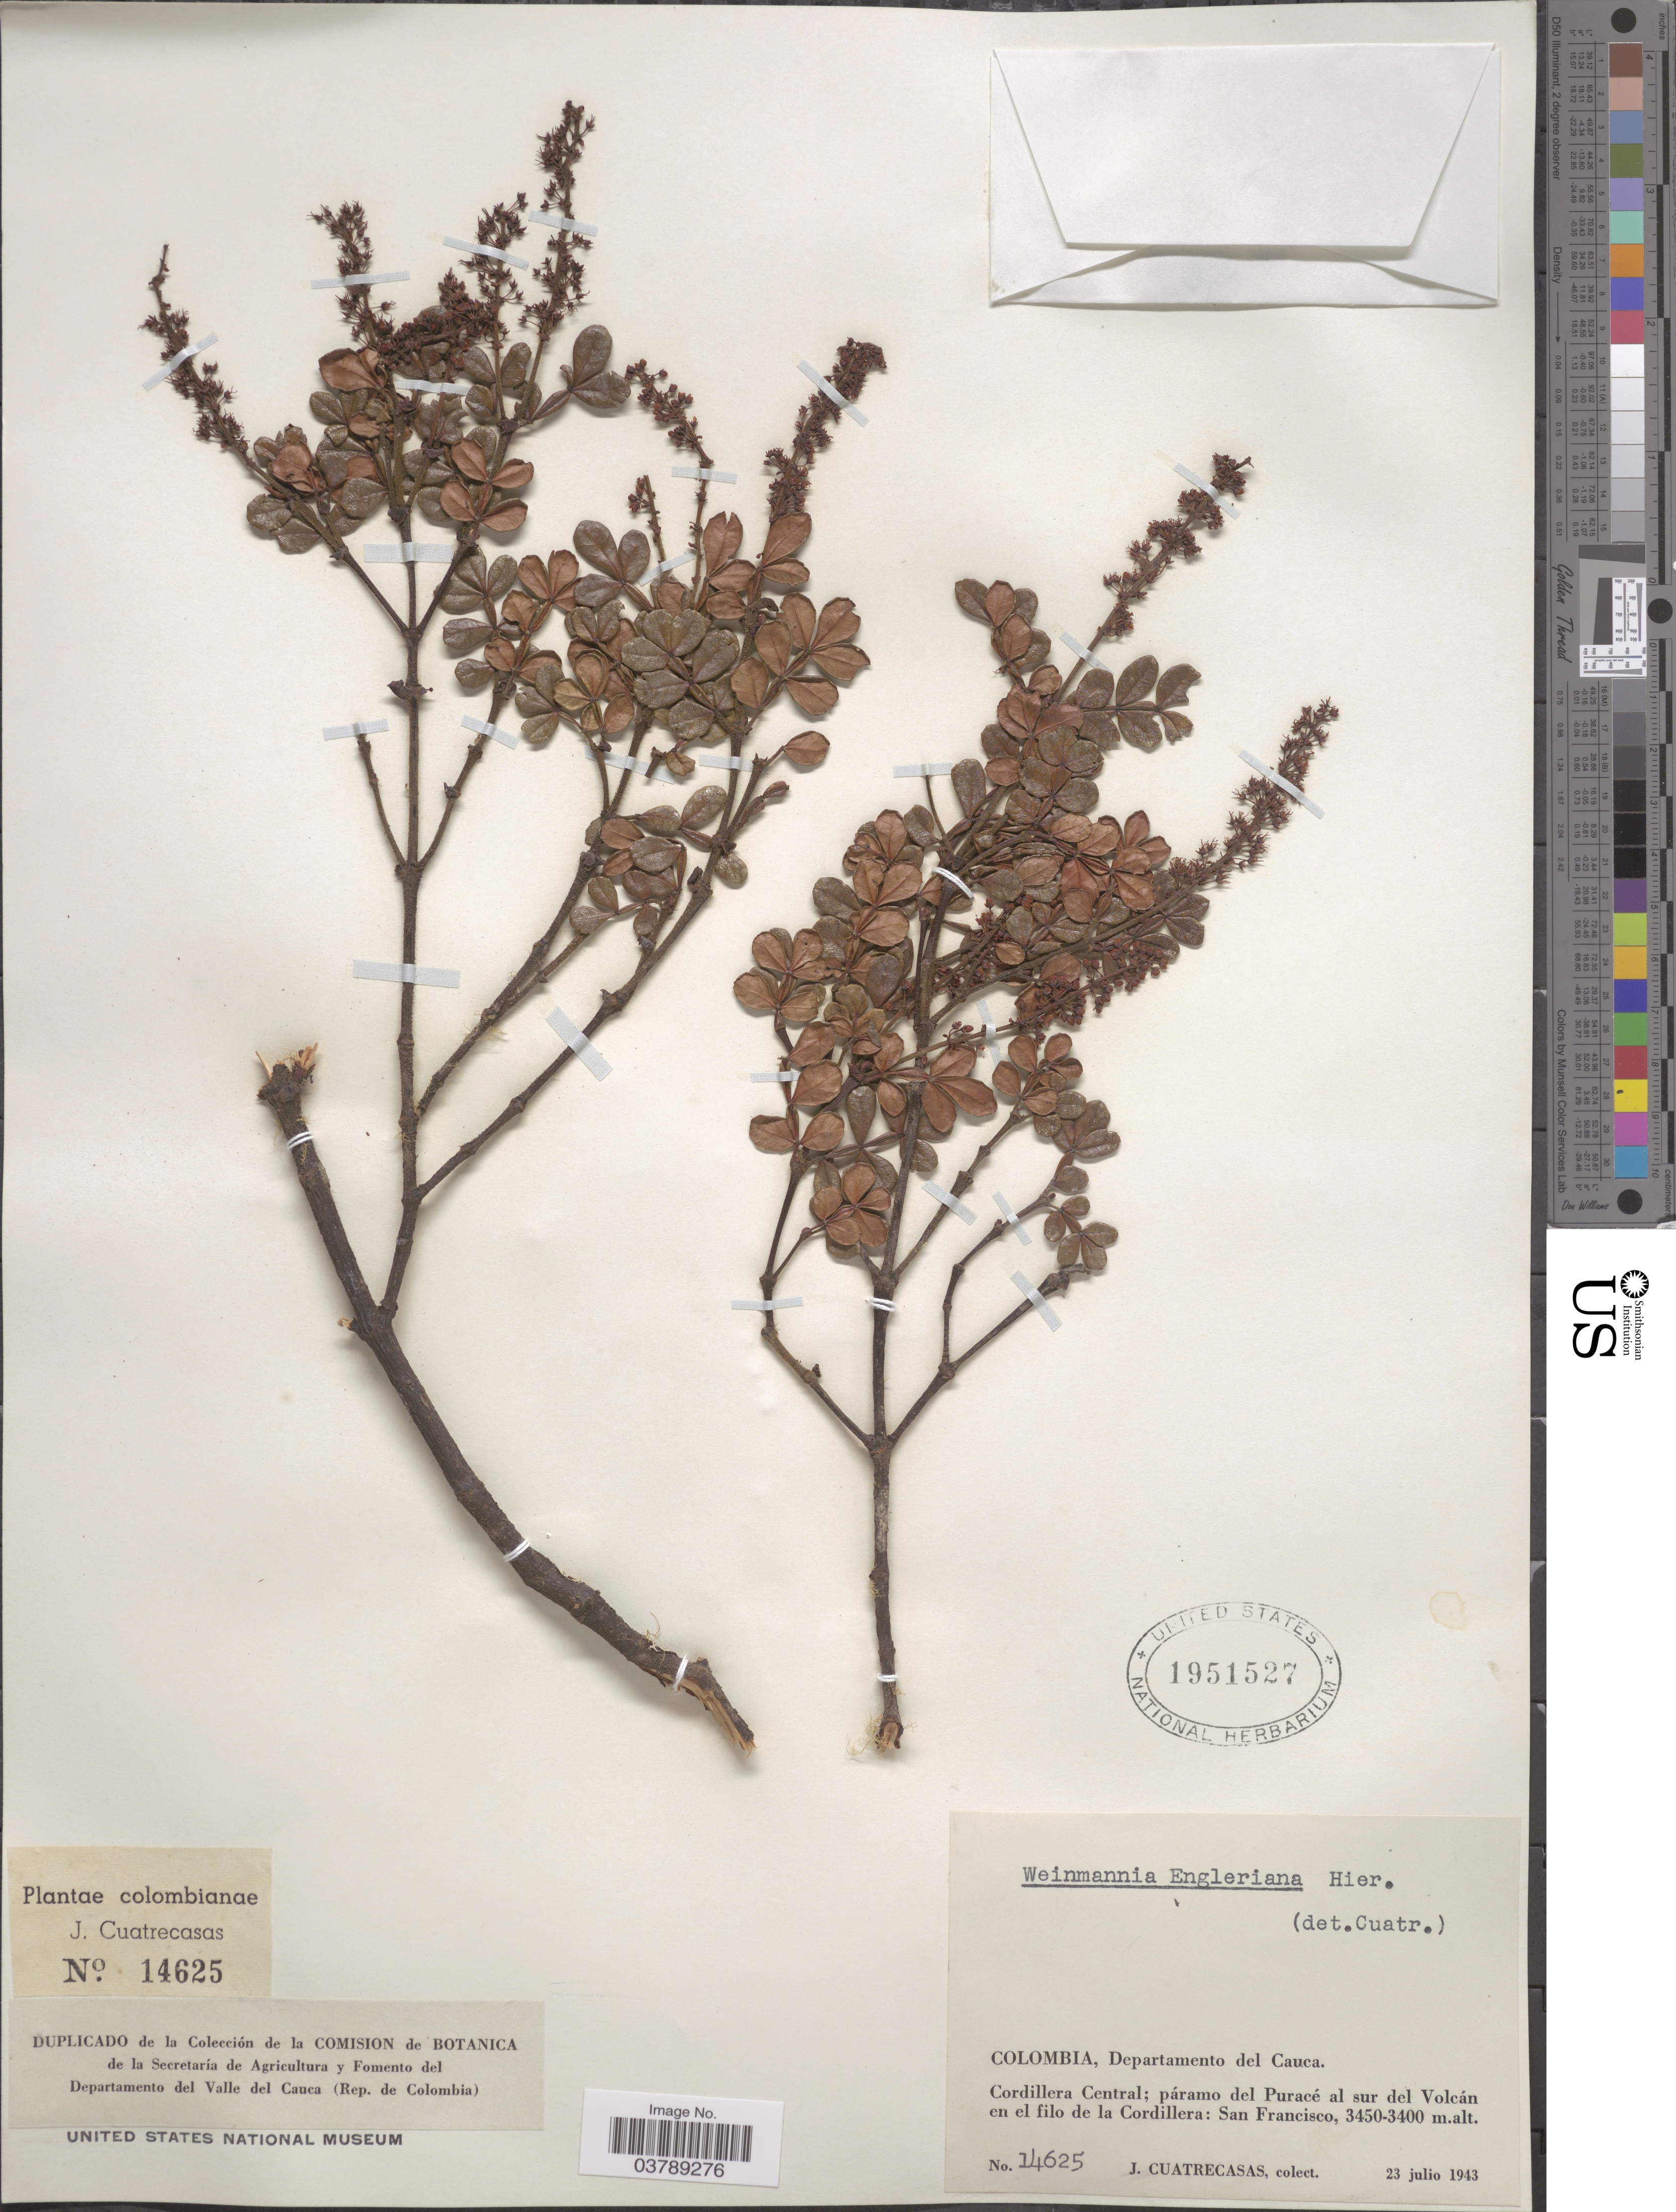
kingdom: Plantae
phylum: Tracheophyta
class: Magnoliopsida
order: Oxalidales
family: Cunoniaceae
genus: Weinmannia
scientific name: Weinmannia mariquitae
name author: Szyszyl.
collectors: J. Cuatrecasas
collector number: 14625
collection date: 1943-07-23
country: Colombia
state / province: Cauca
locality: Departamento del Cauca. Cordillera Central; páramo del Puracé al sur del Volcán en el filo de la Cordillera: San Francisco.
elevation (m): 3400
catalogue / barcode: US 1951527